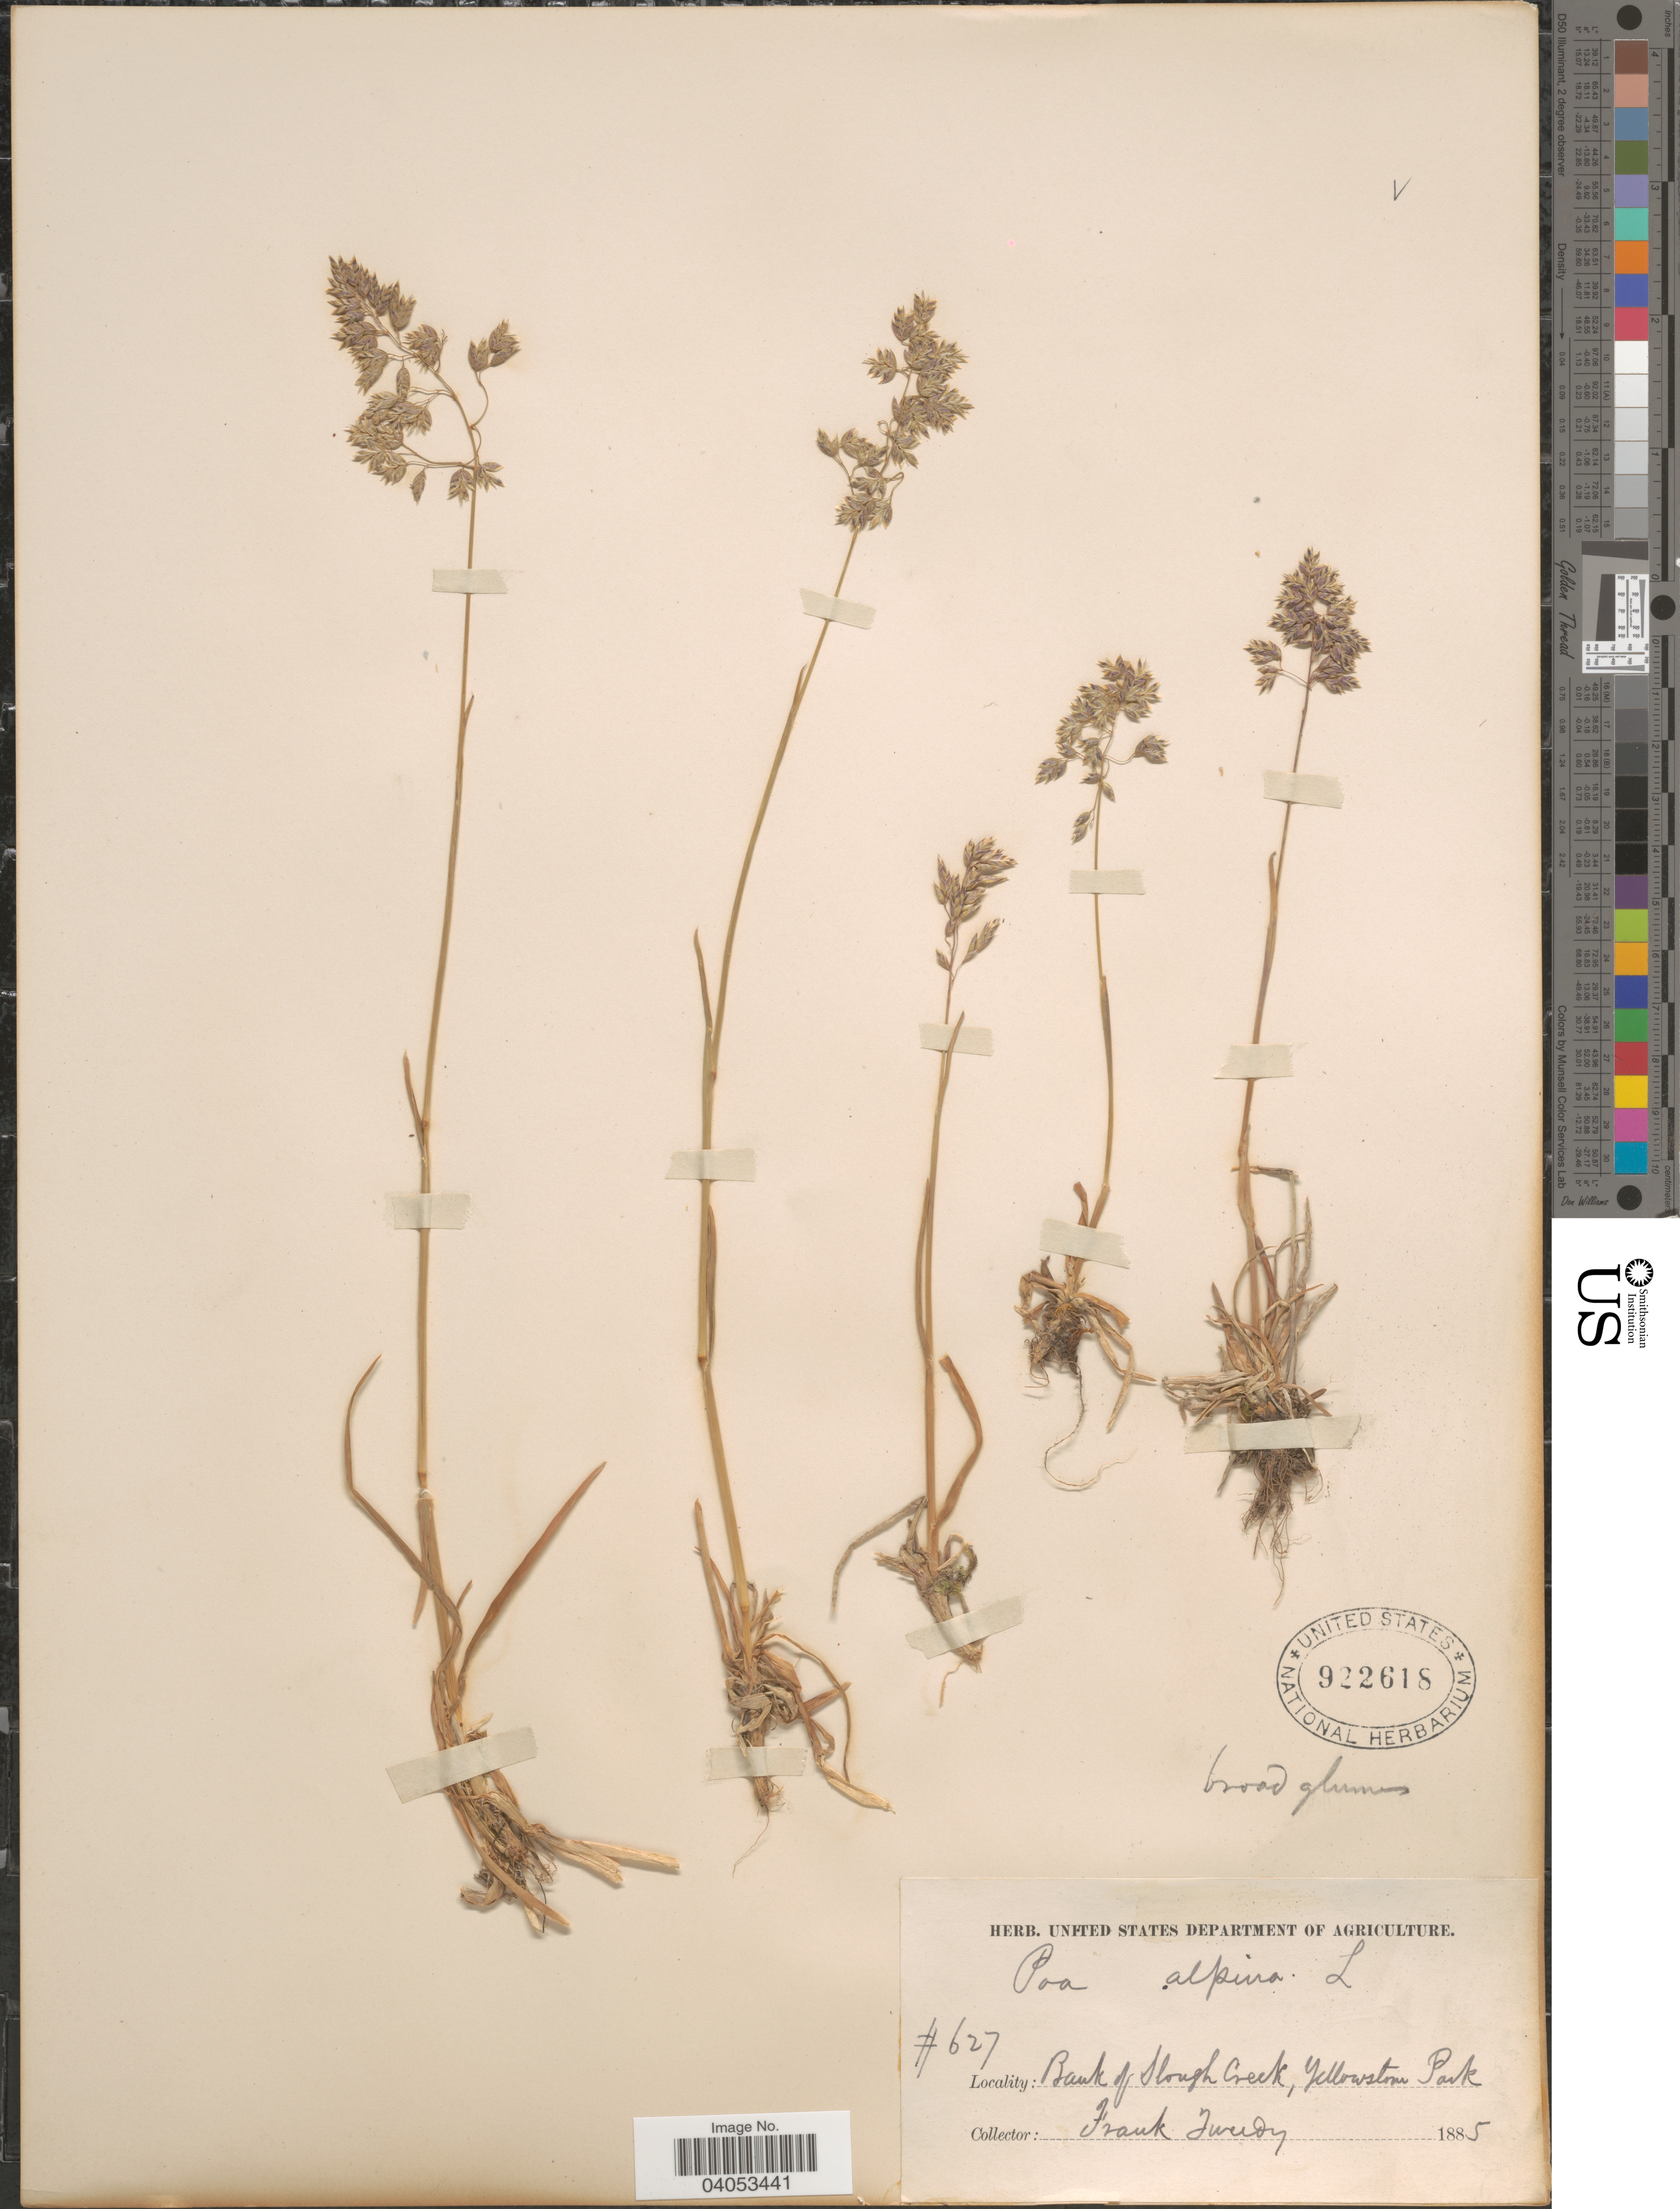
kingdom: Plantae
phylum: Tracheophyta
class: Liliopsida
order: Poales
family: Poaceae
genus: Poa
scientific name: Poa alpina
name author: L.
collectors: F. Tweedy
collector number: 627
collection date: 1885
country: United States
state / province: Wyoming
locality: Bank of Slough Creek, Yellowstone Park.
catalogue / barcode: US 922618